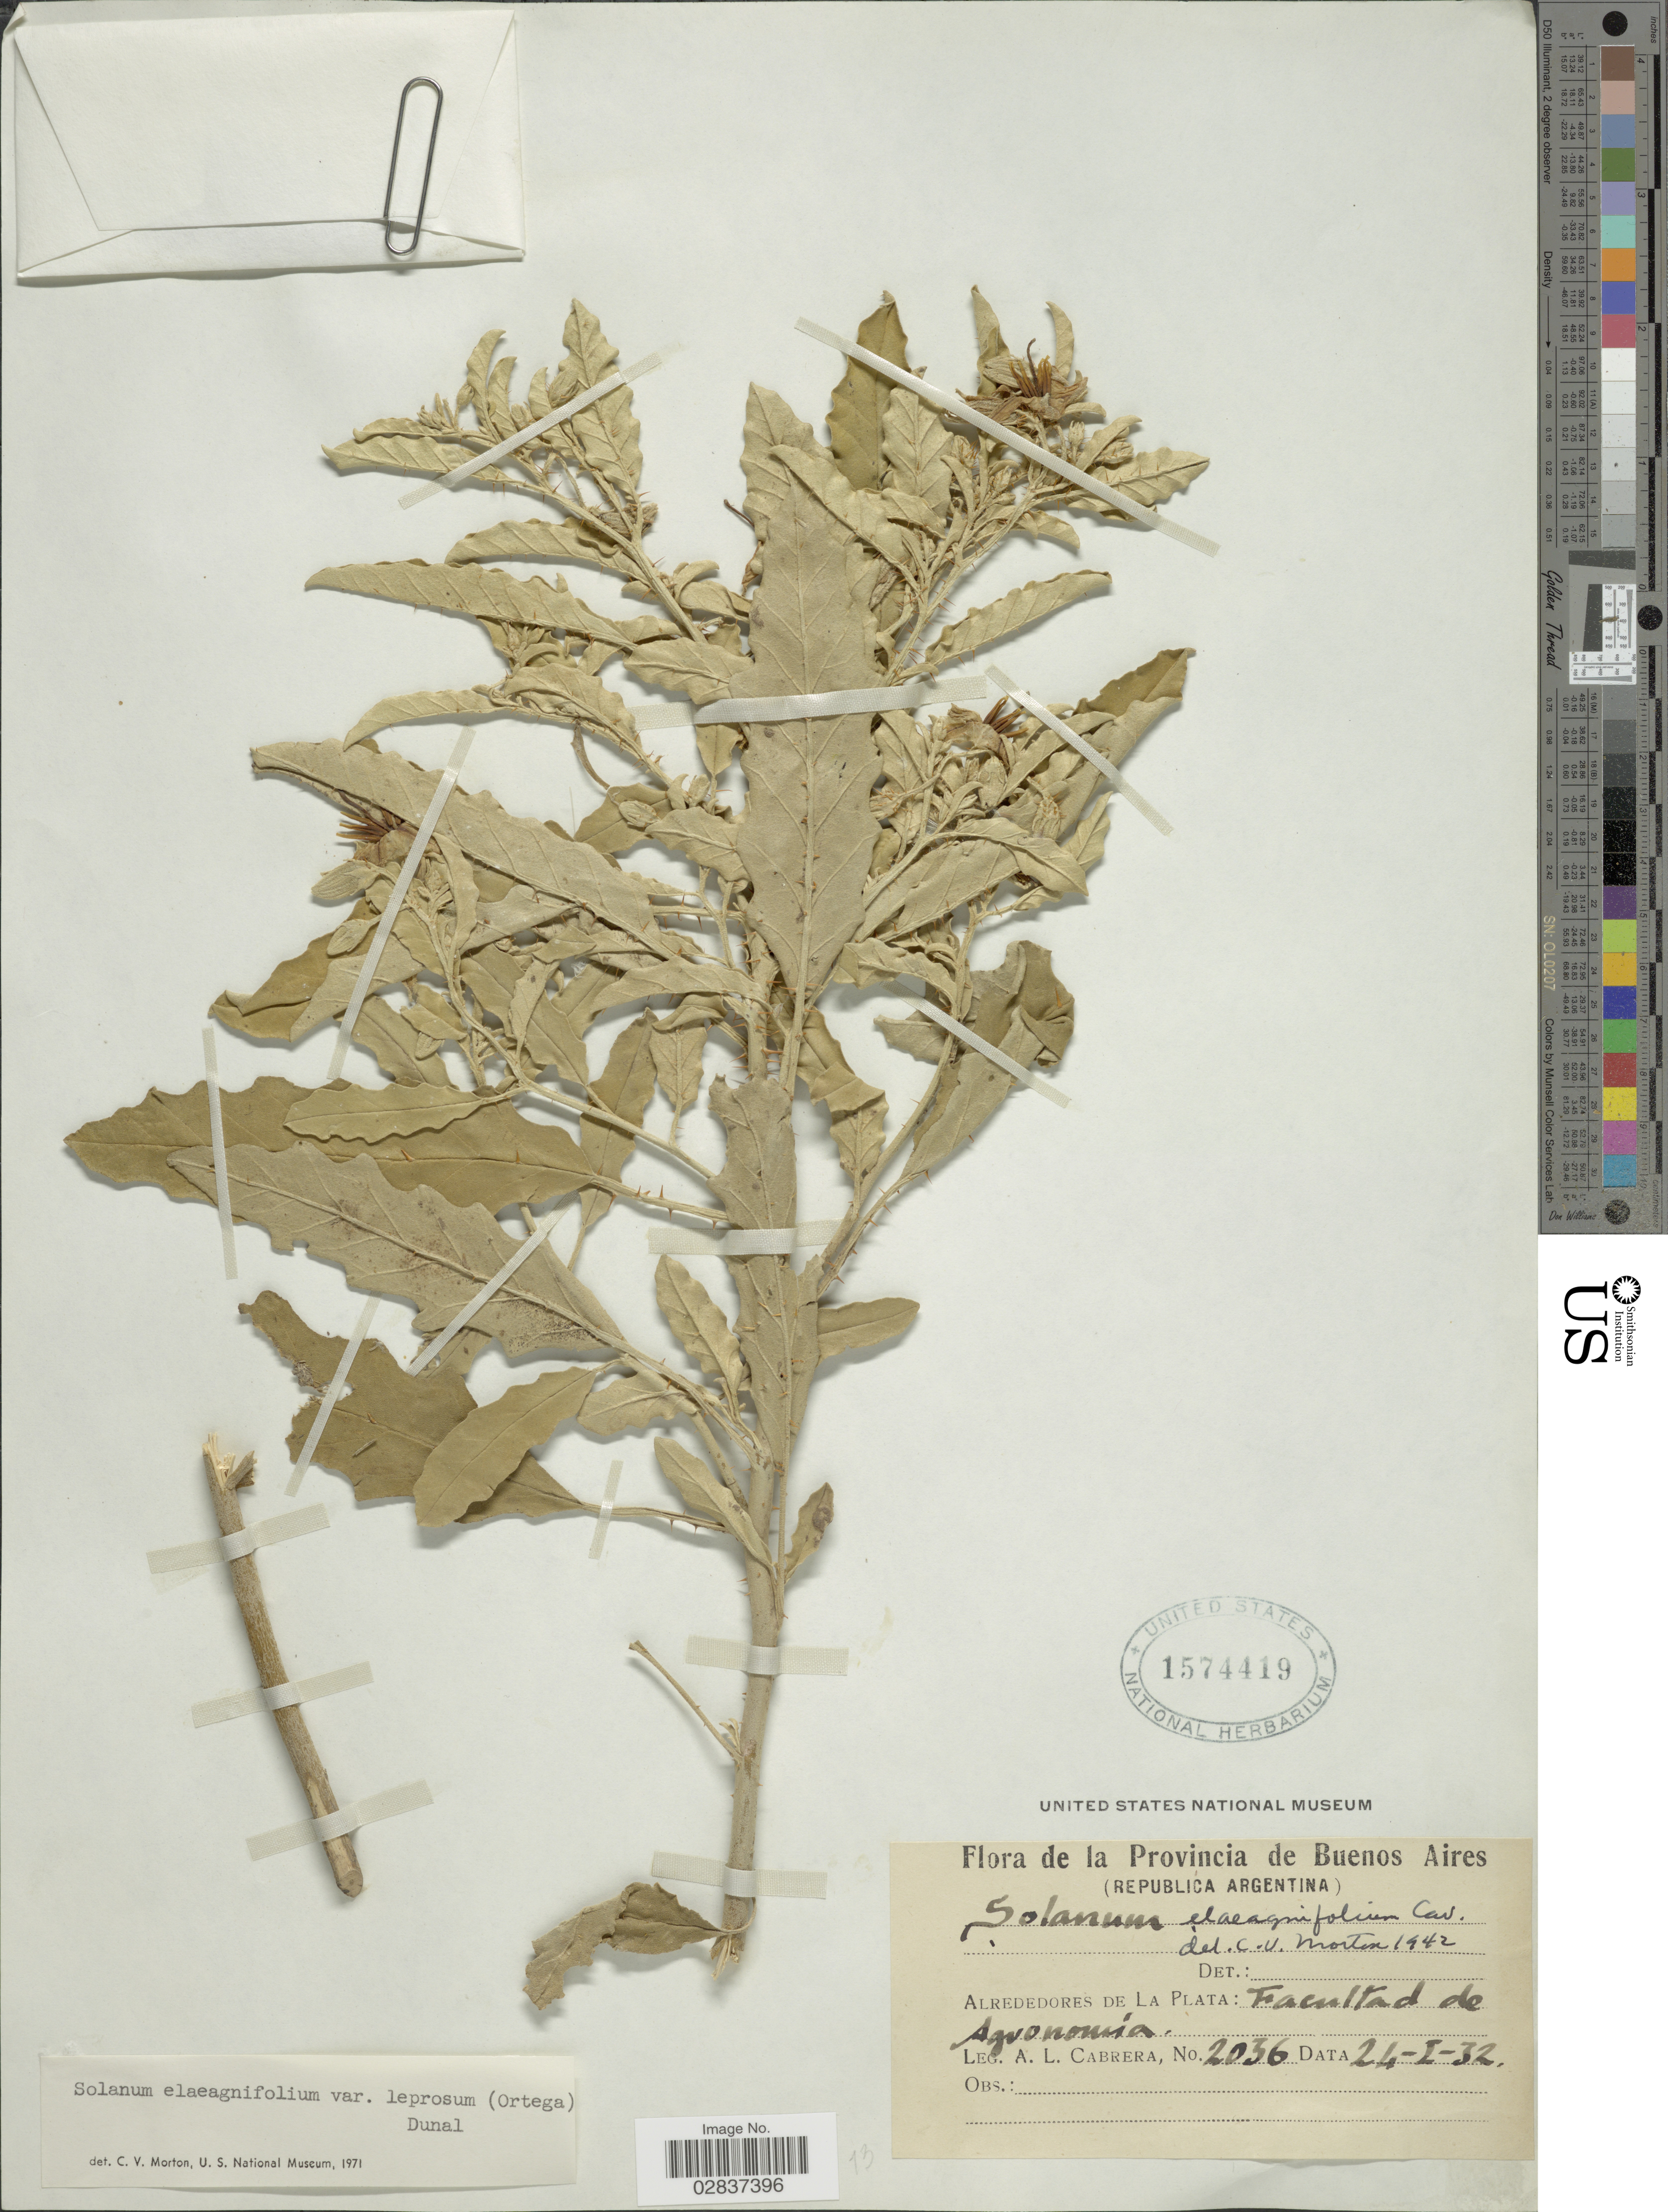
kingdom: Plantae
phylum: Tracheophyta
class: Magnoliopsida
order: Solanales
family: Solanaceae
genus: Solanum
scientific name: Solanum elaeagnifolium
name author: Cav.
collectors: A. L. Cabrera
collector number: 2036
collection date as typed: Transcribed d/m/y: 24/1/32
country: Argentina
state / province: Buenos Aires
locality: Alrededores de La Plata: Facultad de Agronomia.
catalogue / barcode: US 1574419